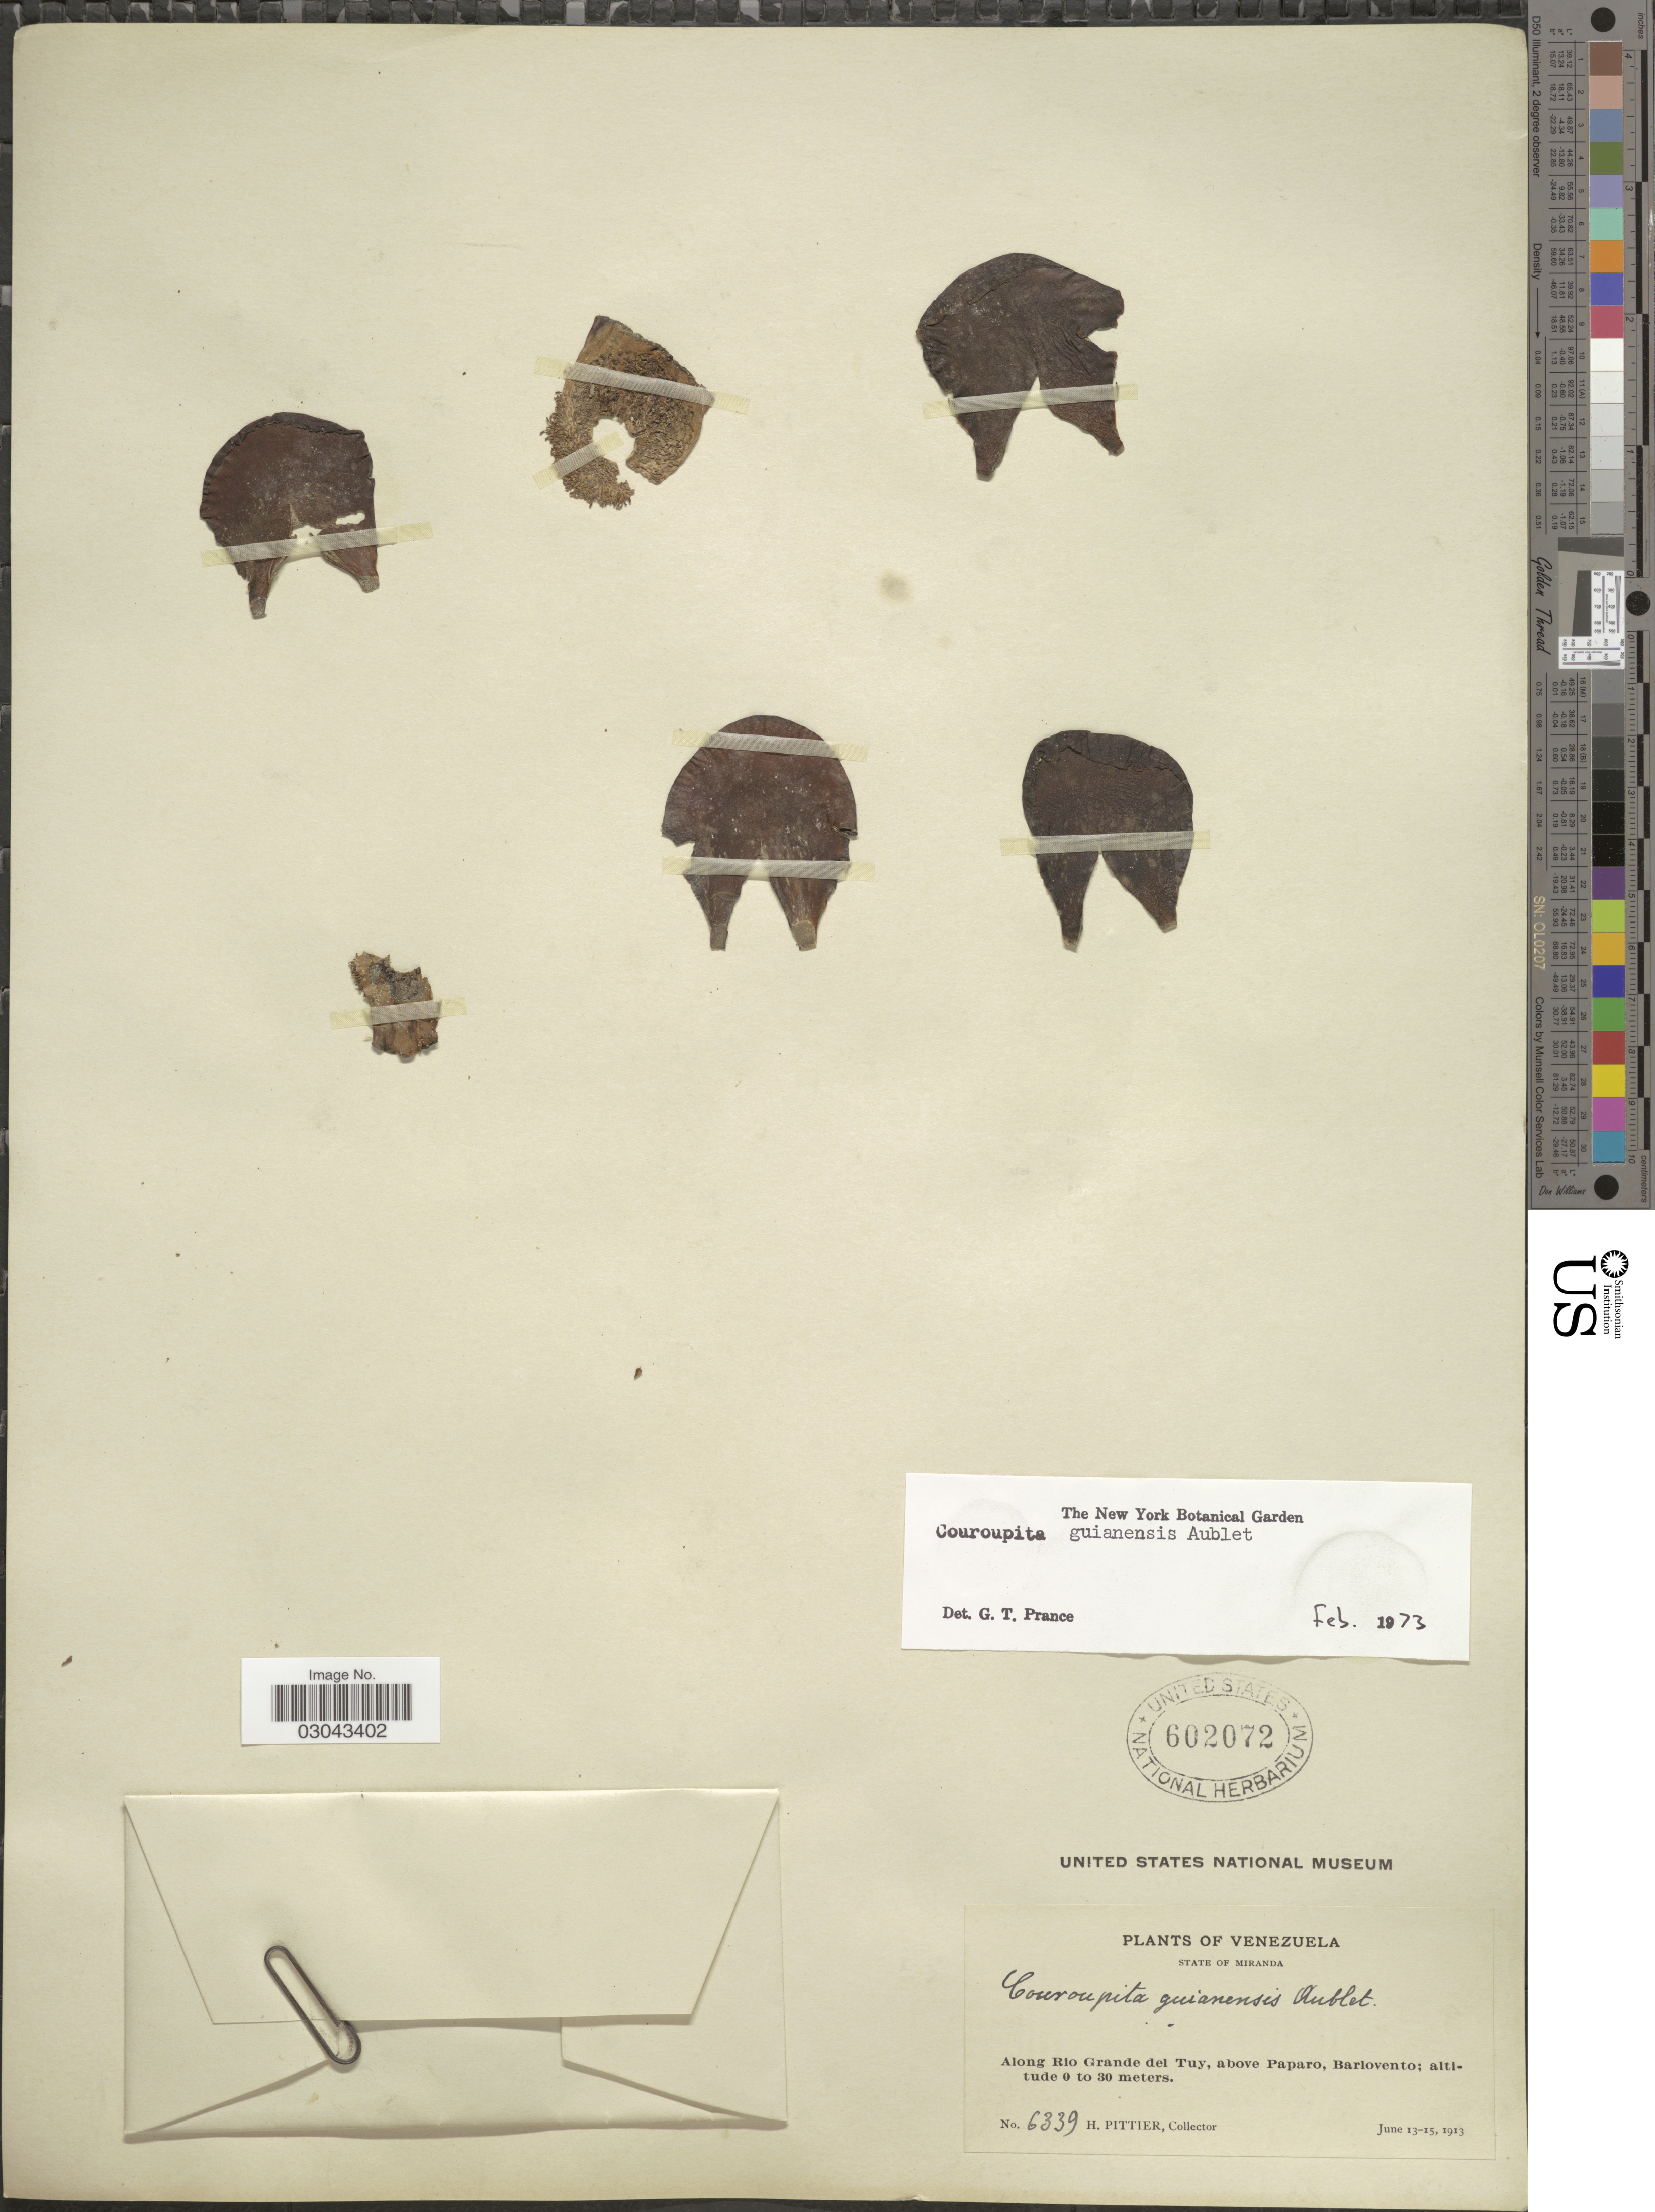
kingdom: Plantae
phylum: Tracheophyta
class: Magnoliopsida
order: Ericales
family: Lecythidaceae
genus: Couroupita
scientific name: Couroupita guianensis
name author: Aubl.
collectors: H. F. Pittier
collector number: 6339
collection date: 1913-06-13/1913-06-15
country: Venezuela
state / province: Miranda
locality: Along Rio Grande del Tuy, above Paparo, Barlovento.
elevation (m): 0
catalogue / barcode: US 602072